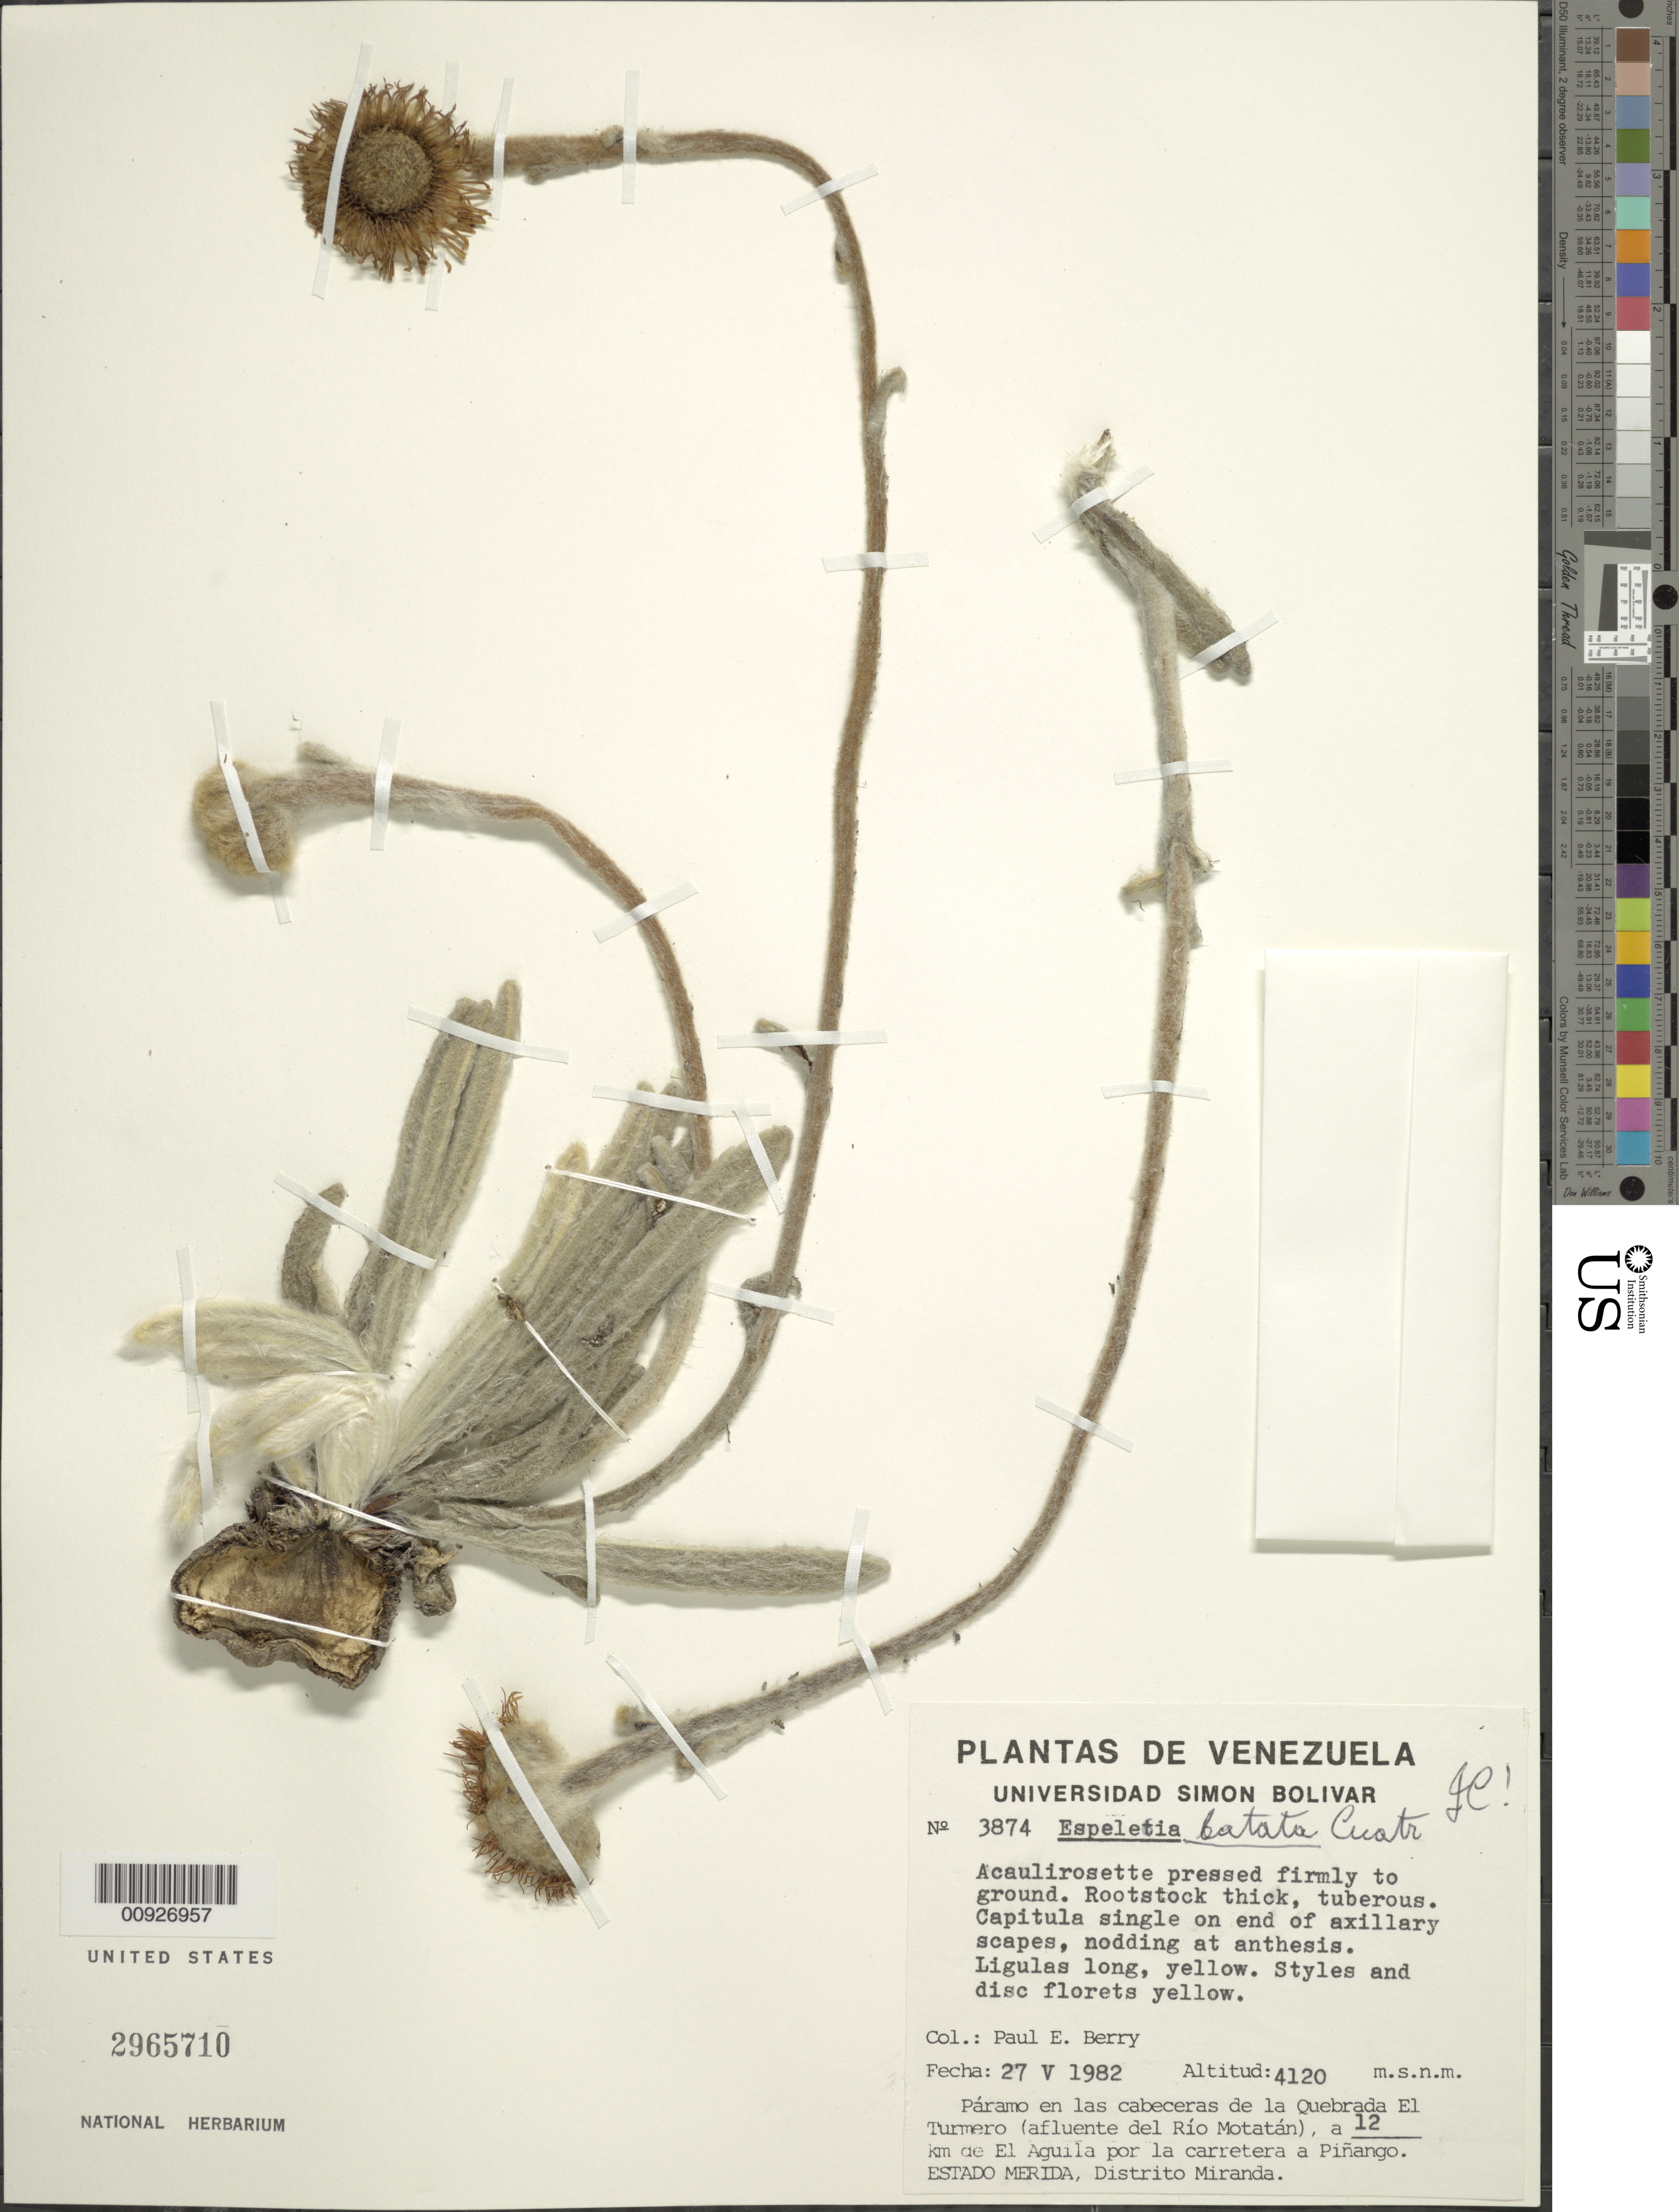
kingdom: Plantae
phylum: Tracheophyta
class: Magnoliopsida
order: Asterales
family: Asteraceae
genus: Espeletia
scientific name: Espeletia batata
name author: Cuatrec.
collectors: P. E. Berry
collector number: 3874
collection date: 1982-05-27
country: Venezuela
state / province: Mérida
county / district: Miranda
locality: Páramo en las cabeceras de la Quebrada El Turmero (afluente del Río Motatán), a 12 km de El Aguila por la carretera a Piñango.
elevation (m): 4120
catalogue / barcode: US 2965710